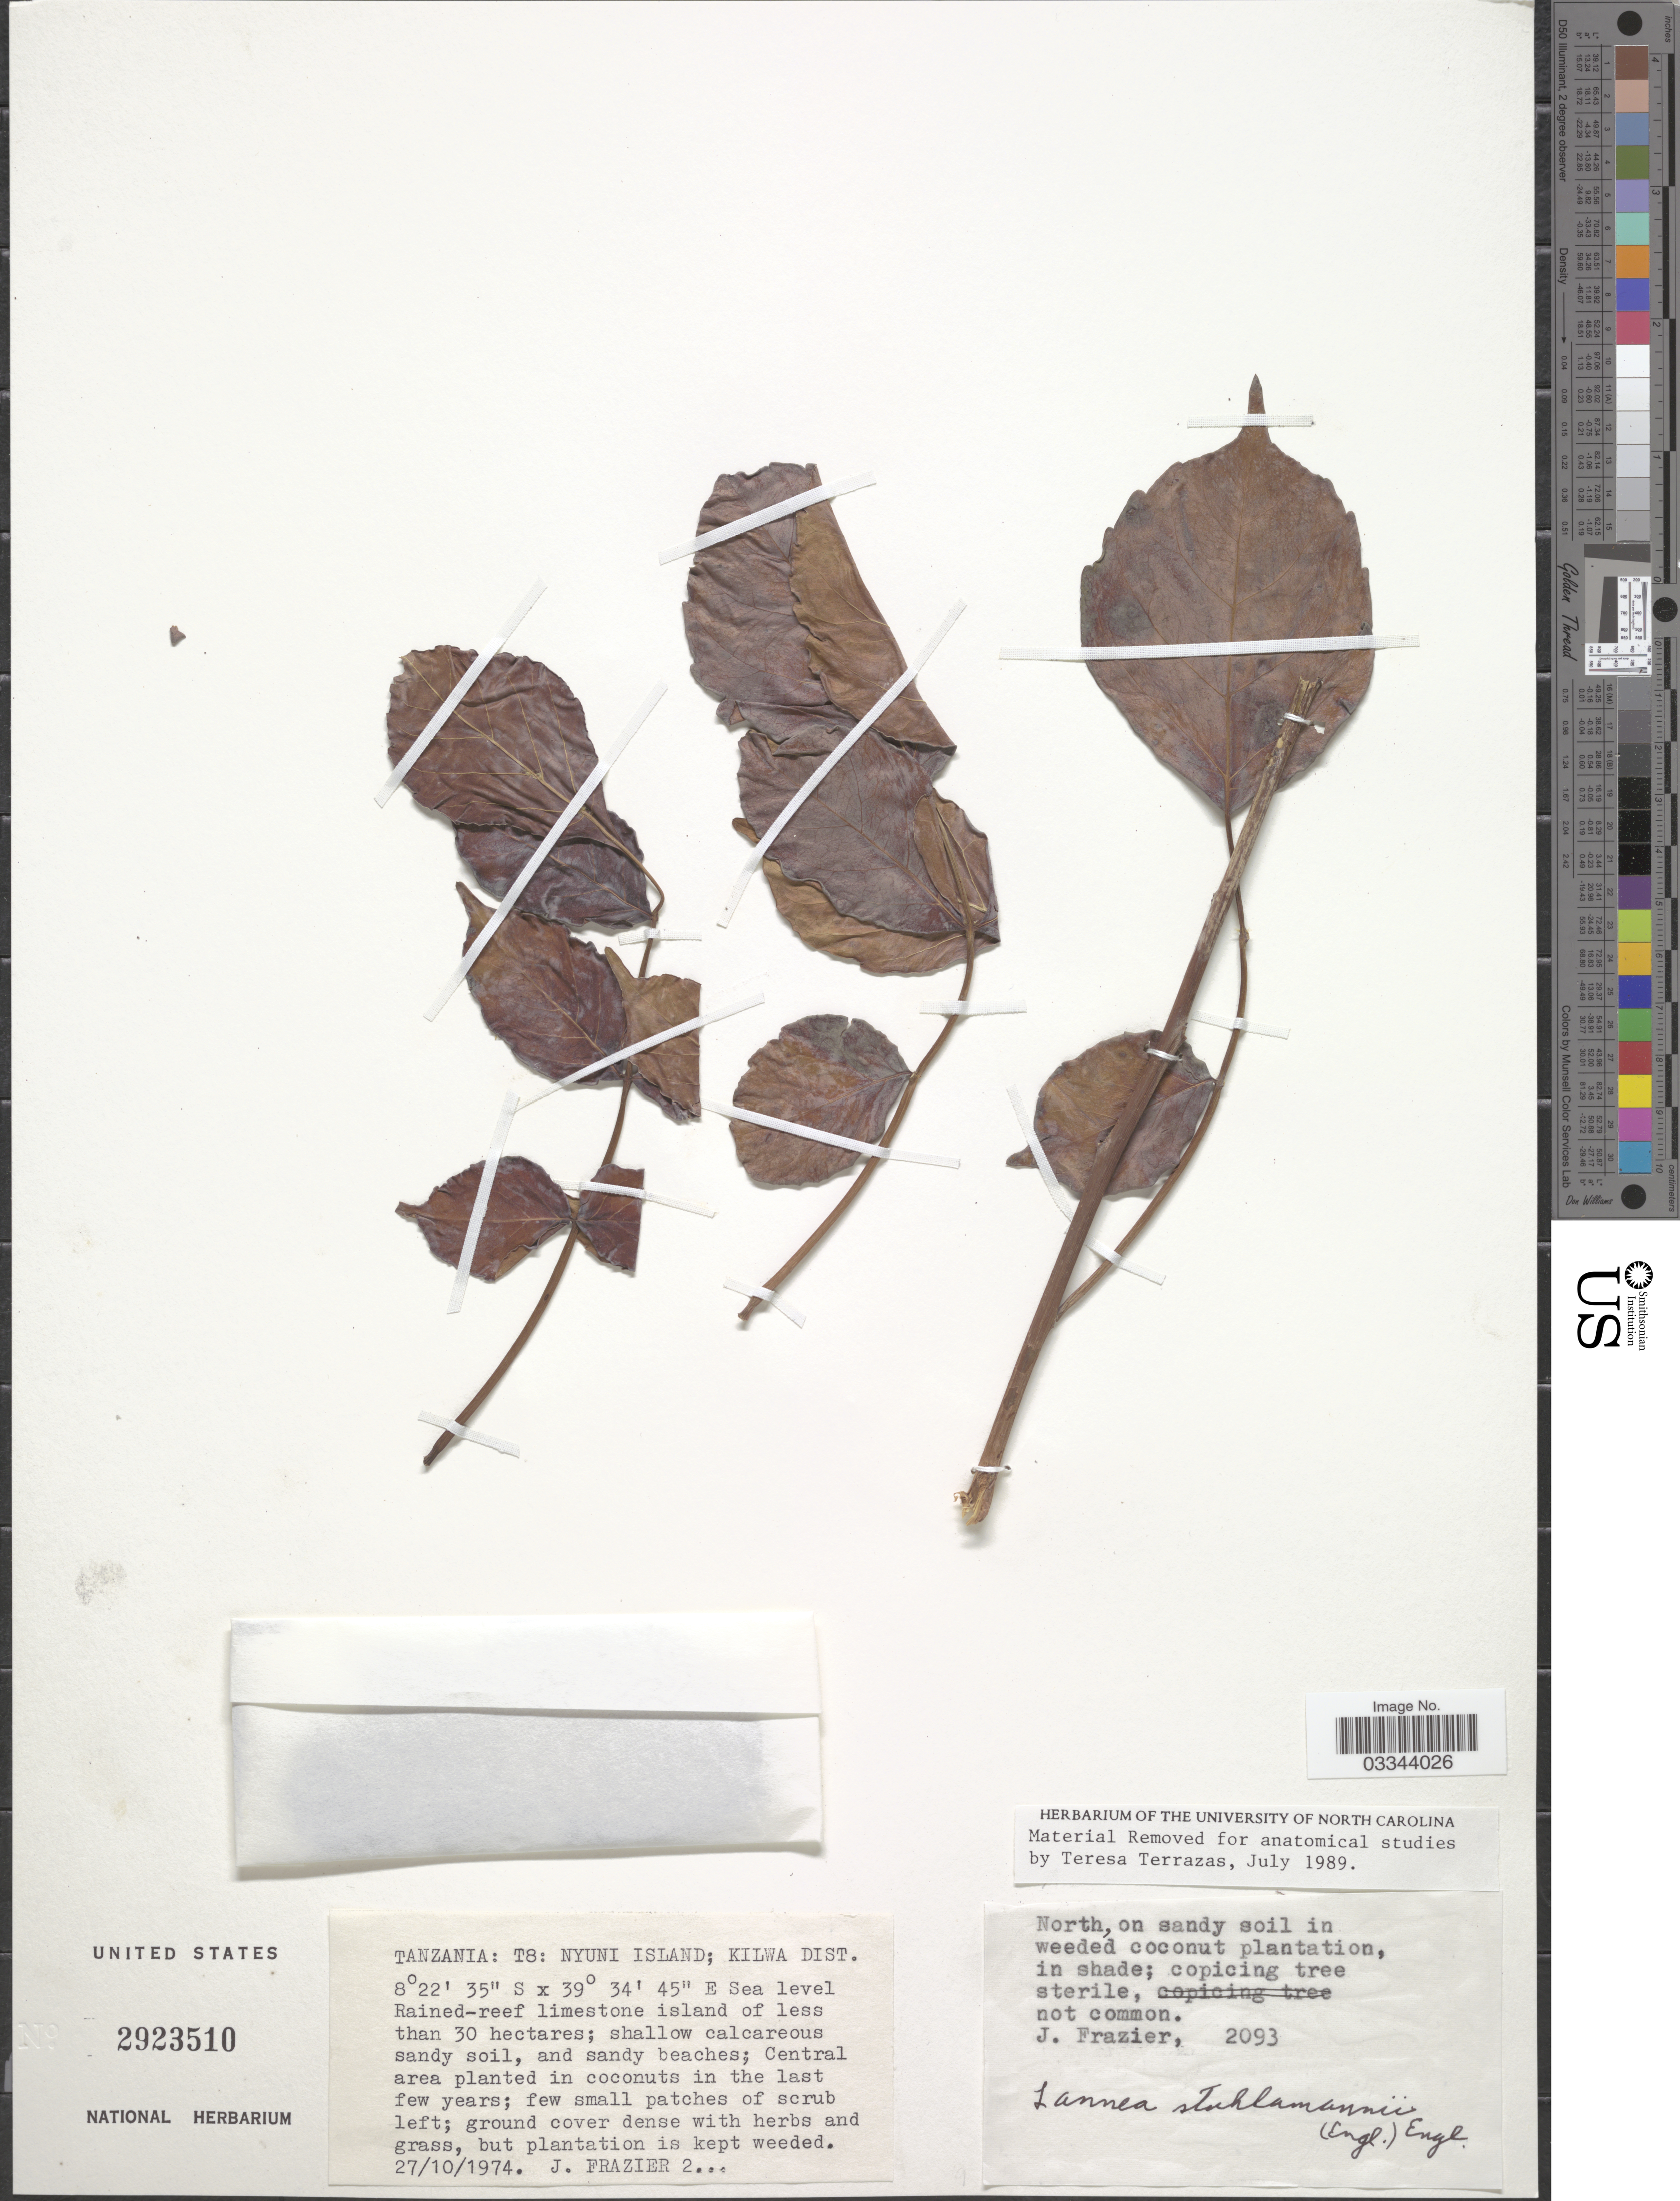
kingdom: Plantae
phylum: Tracheophyta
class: Magnoliopsida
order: Sapindales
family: Anacardiaceae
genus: Lannea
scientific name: Lannea stuhlmannii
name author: (Engl.) Eyles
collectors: J. Frazier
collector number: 2093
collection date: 1974-10-27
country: Tanzania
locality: T8: Nyuni Island; Kilwa Dist.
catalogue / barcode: US 2923510